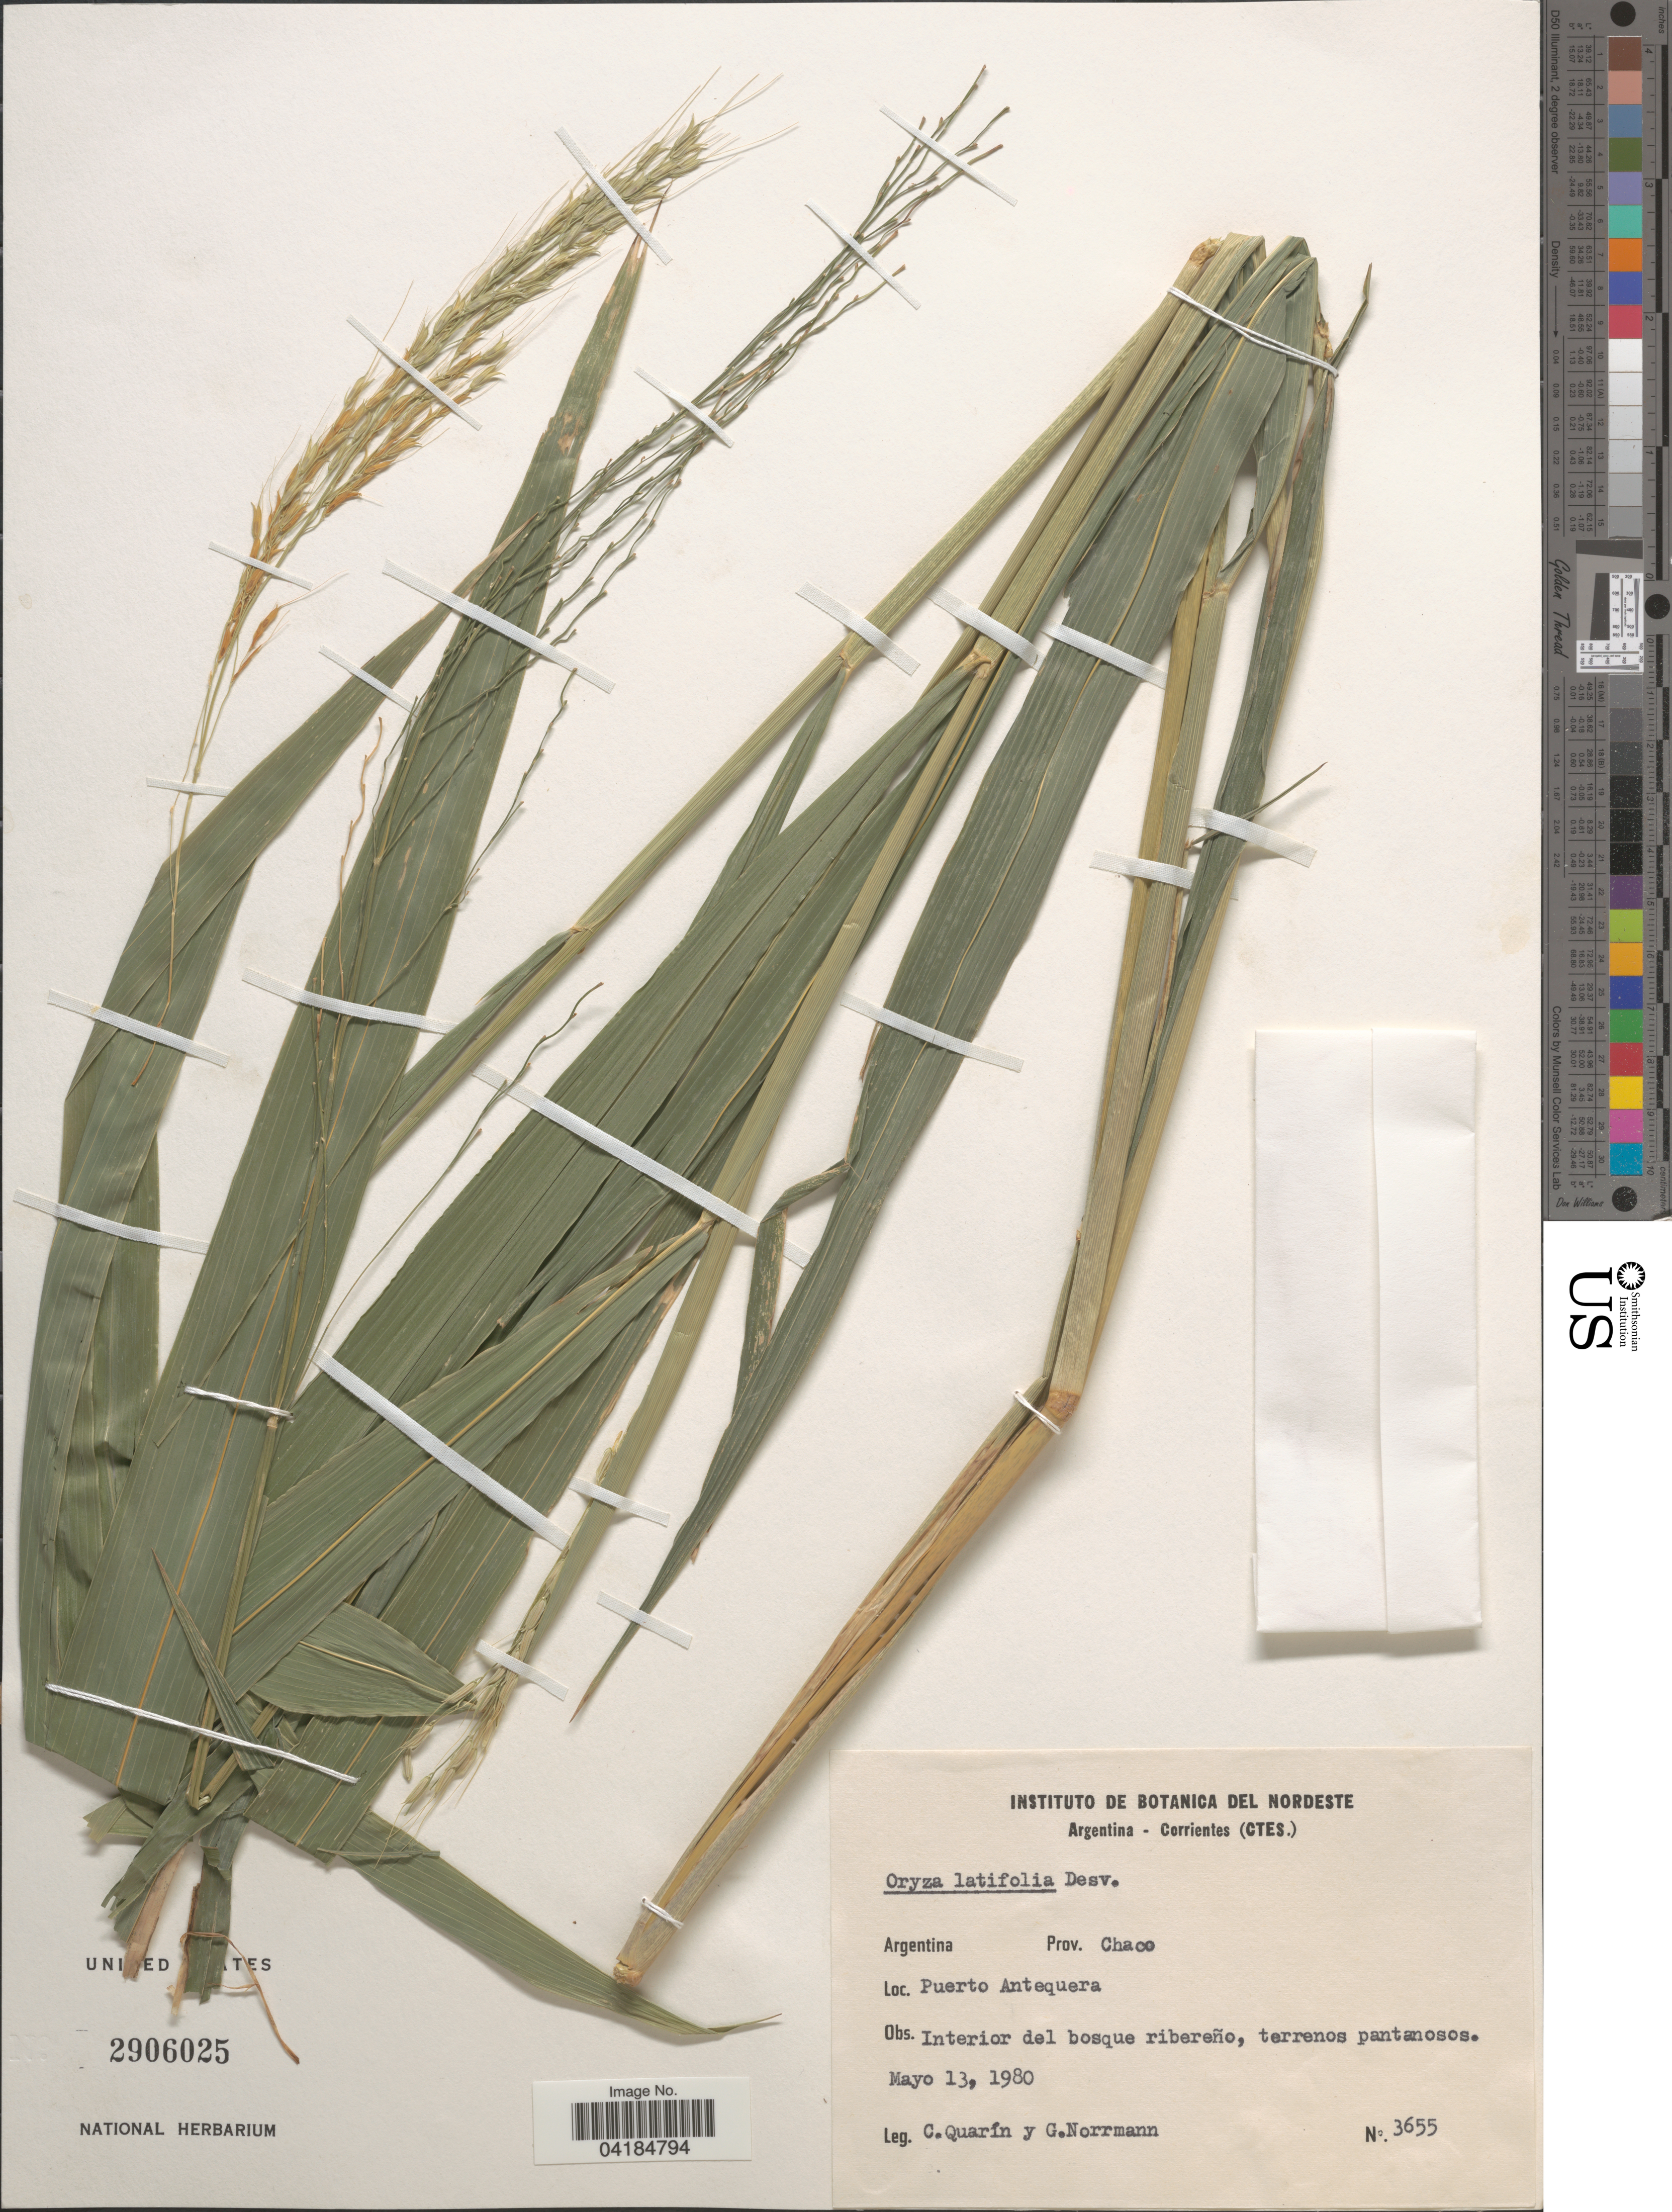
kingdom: Plantae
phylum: Tracheophyta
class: Liliopsida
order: Poales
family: Poaceae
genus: Oryza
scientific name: Oryza latifolia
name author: Desv.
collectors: C. Quarín & G. Norrmann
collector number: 3655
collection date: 1980-08-13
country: Argentina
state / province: Chaco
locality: Puerto Antequera.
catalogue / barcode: US 2906025